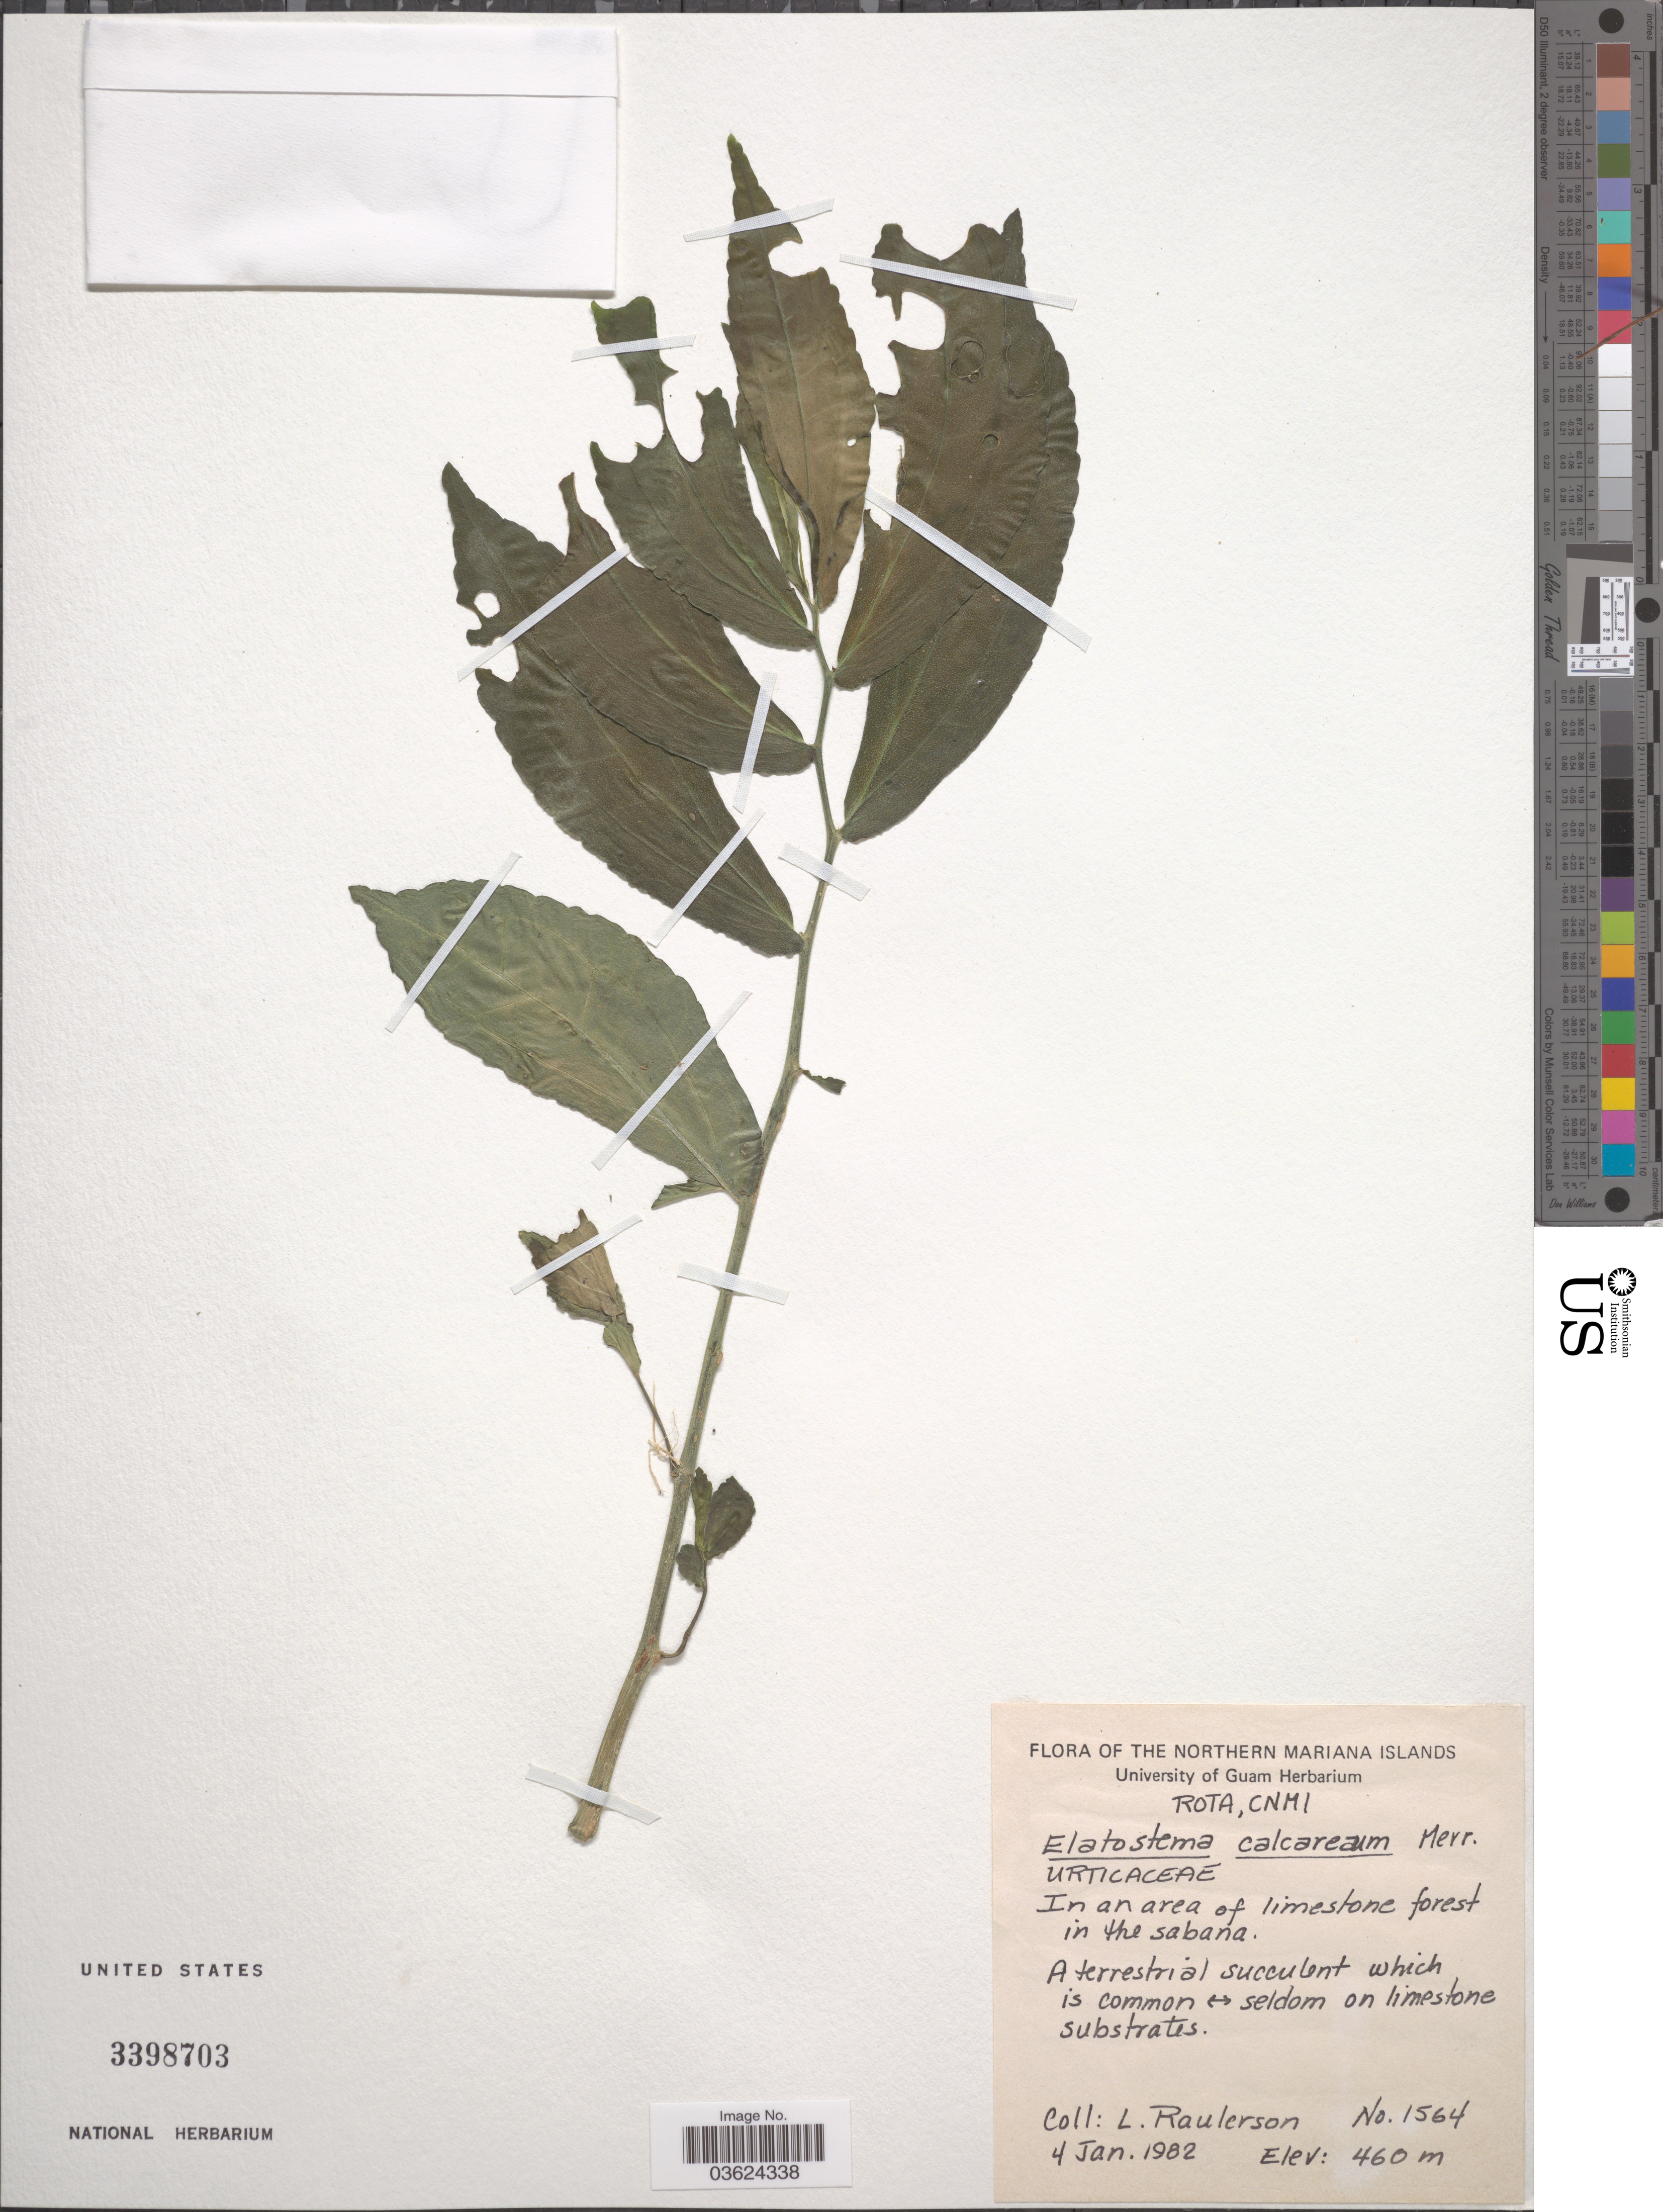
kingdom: Plantae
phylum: Tracheophyta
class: Magnoliopsida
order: Rosales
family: Urticaceae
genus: Elatostema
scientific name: Elatostema calcareum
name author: Merr.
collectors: L. Raulerson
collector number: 1564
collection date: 1982-01-04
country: Northern Mariana Islands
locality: Rota, CNMI. In an area of limestone forest in the sabana.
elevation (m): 460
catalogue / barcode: US 3398703